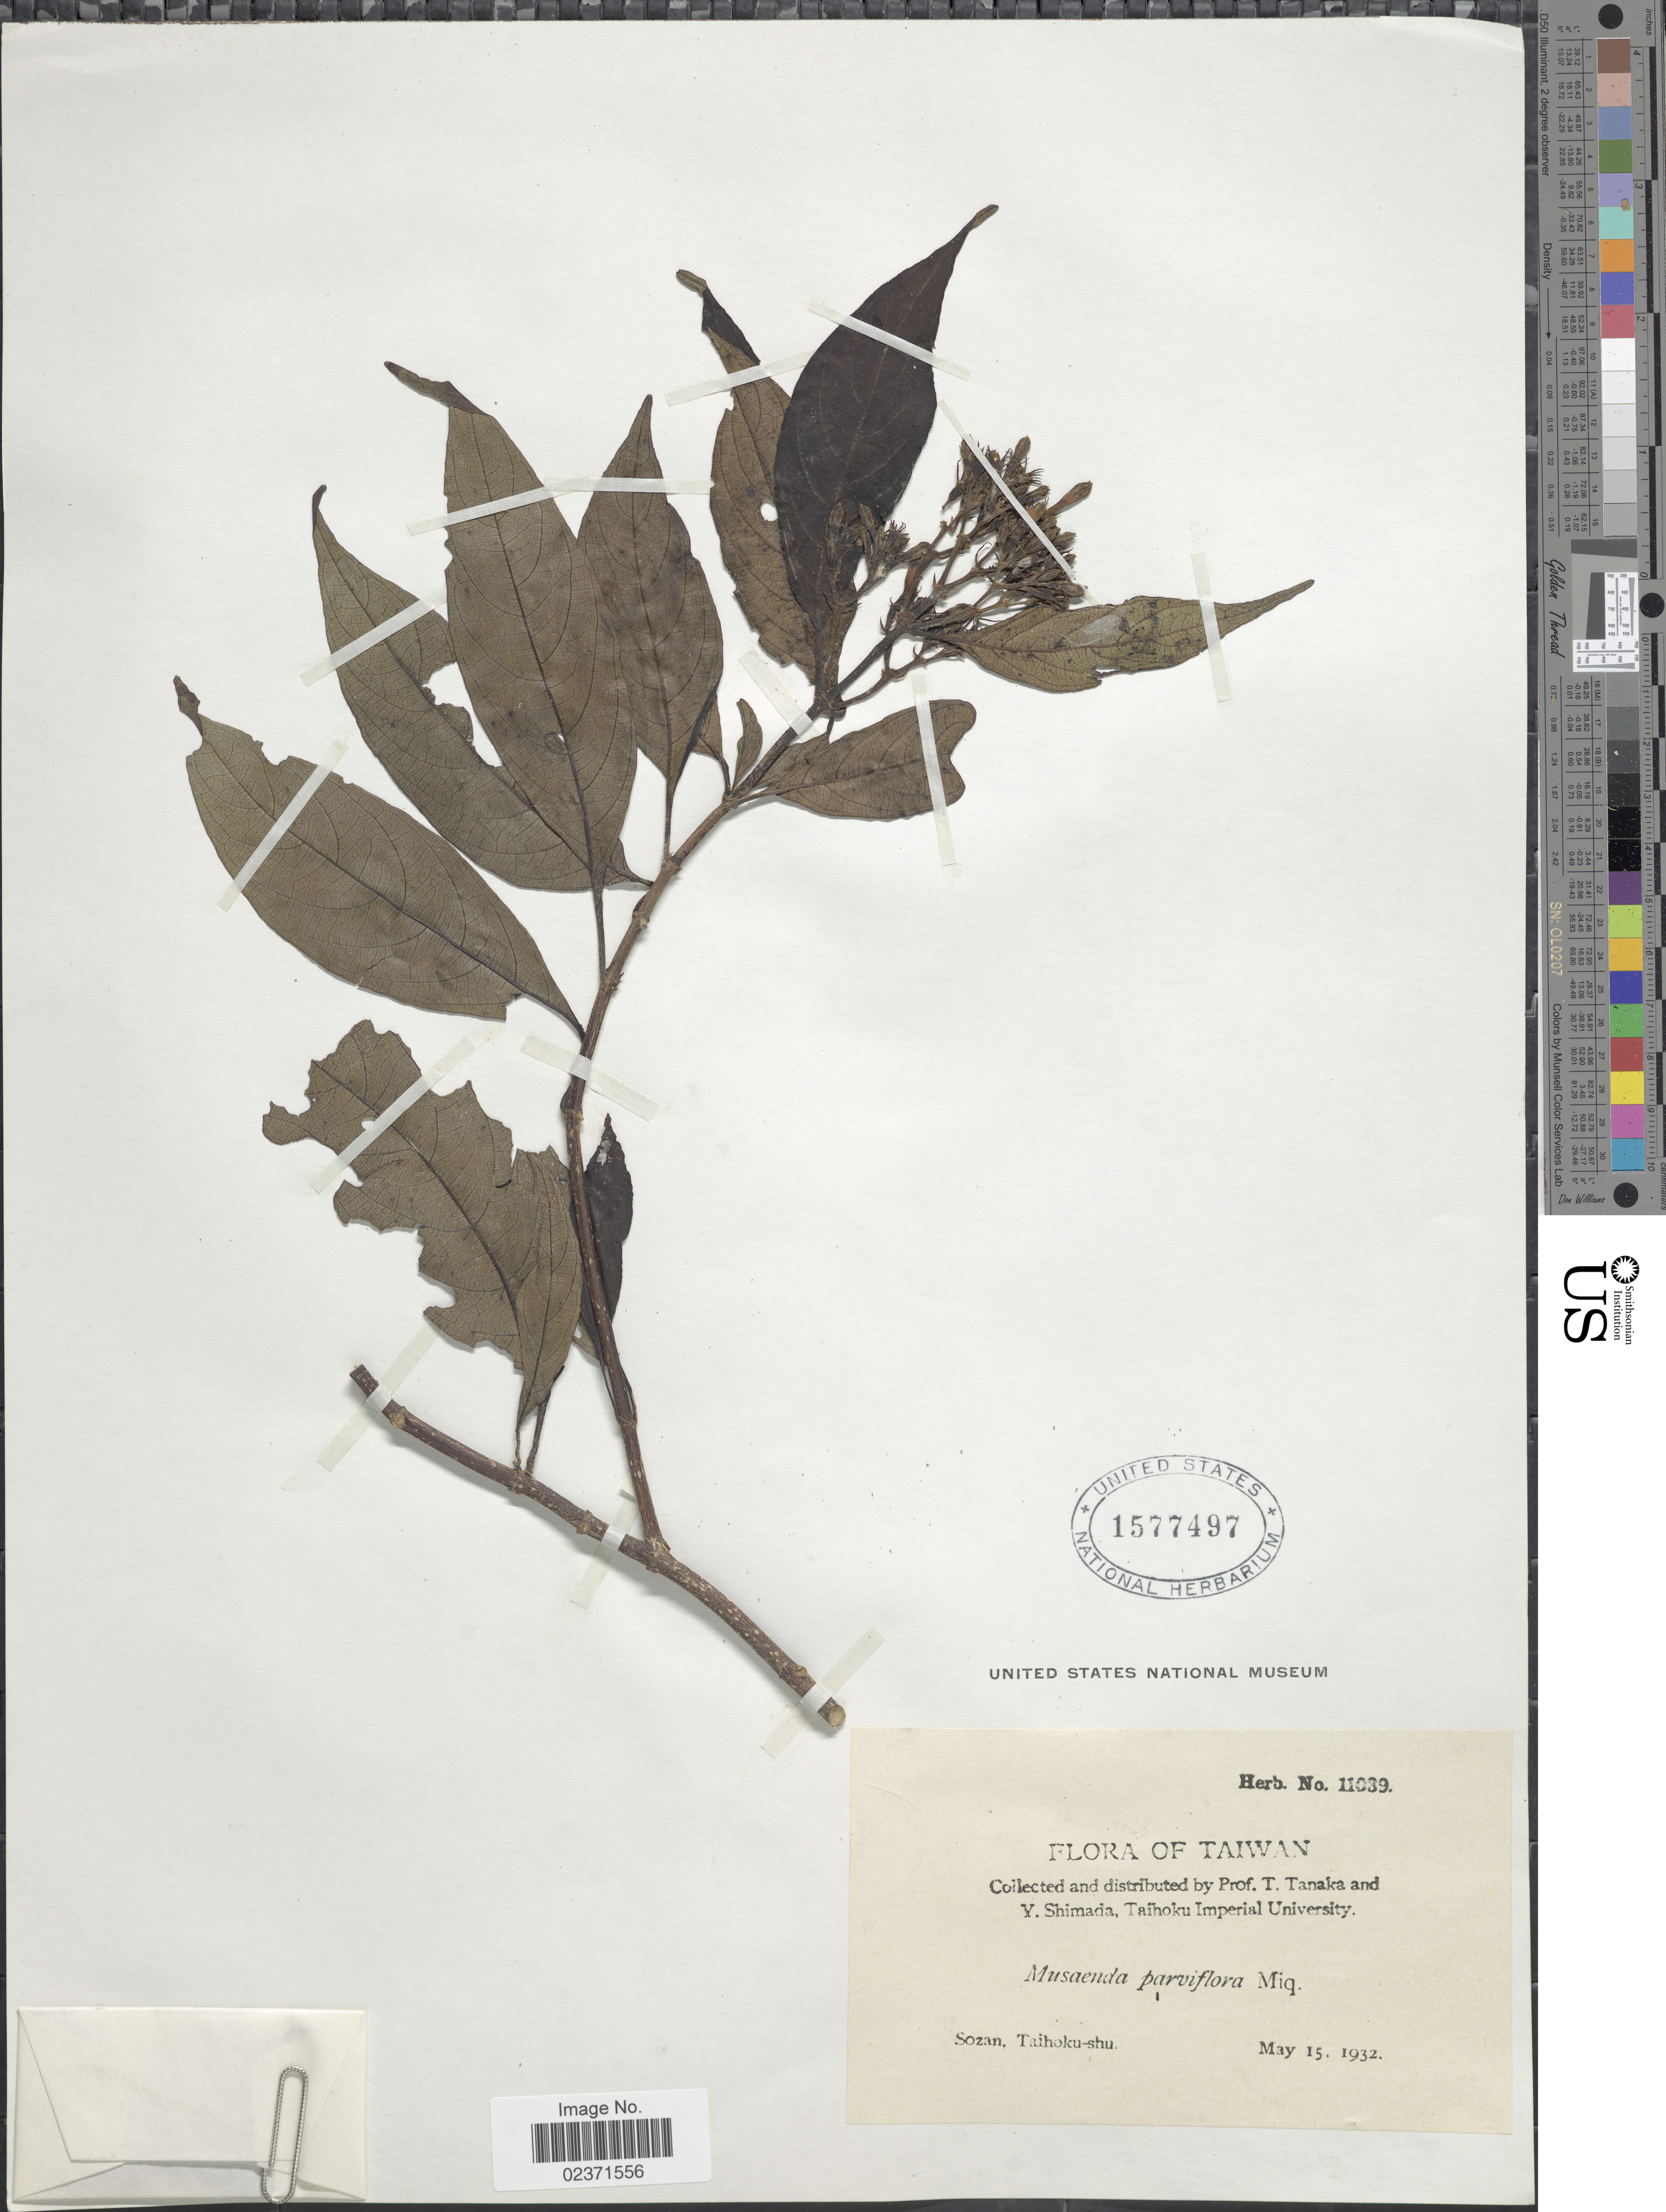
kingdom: Plantae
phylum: Tracheophyta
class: Magnoliopsida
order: Gentianales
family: Rubiaceae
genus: Mussaenda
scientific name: Mussaenda parviflora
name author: Miq.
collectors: T. Tanaka & Y. Shimada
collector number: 11039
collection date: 1932-05-15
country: Taiwan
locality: Sozan, Taihoku-shu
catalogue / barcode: US 1577497